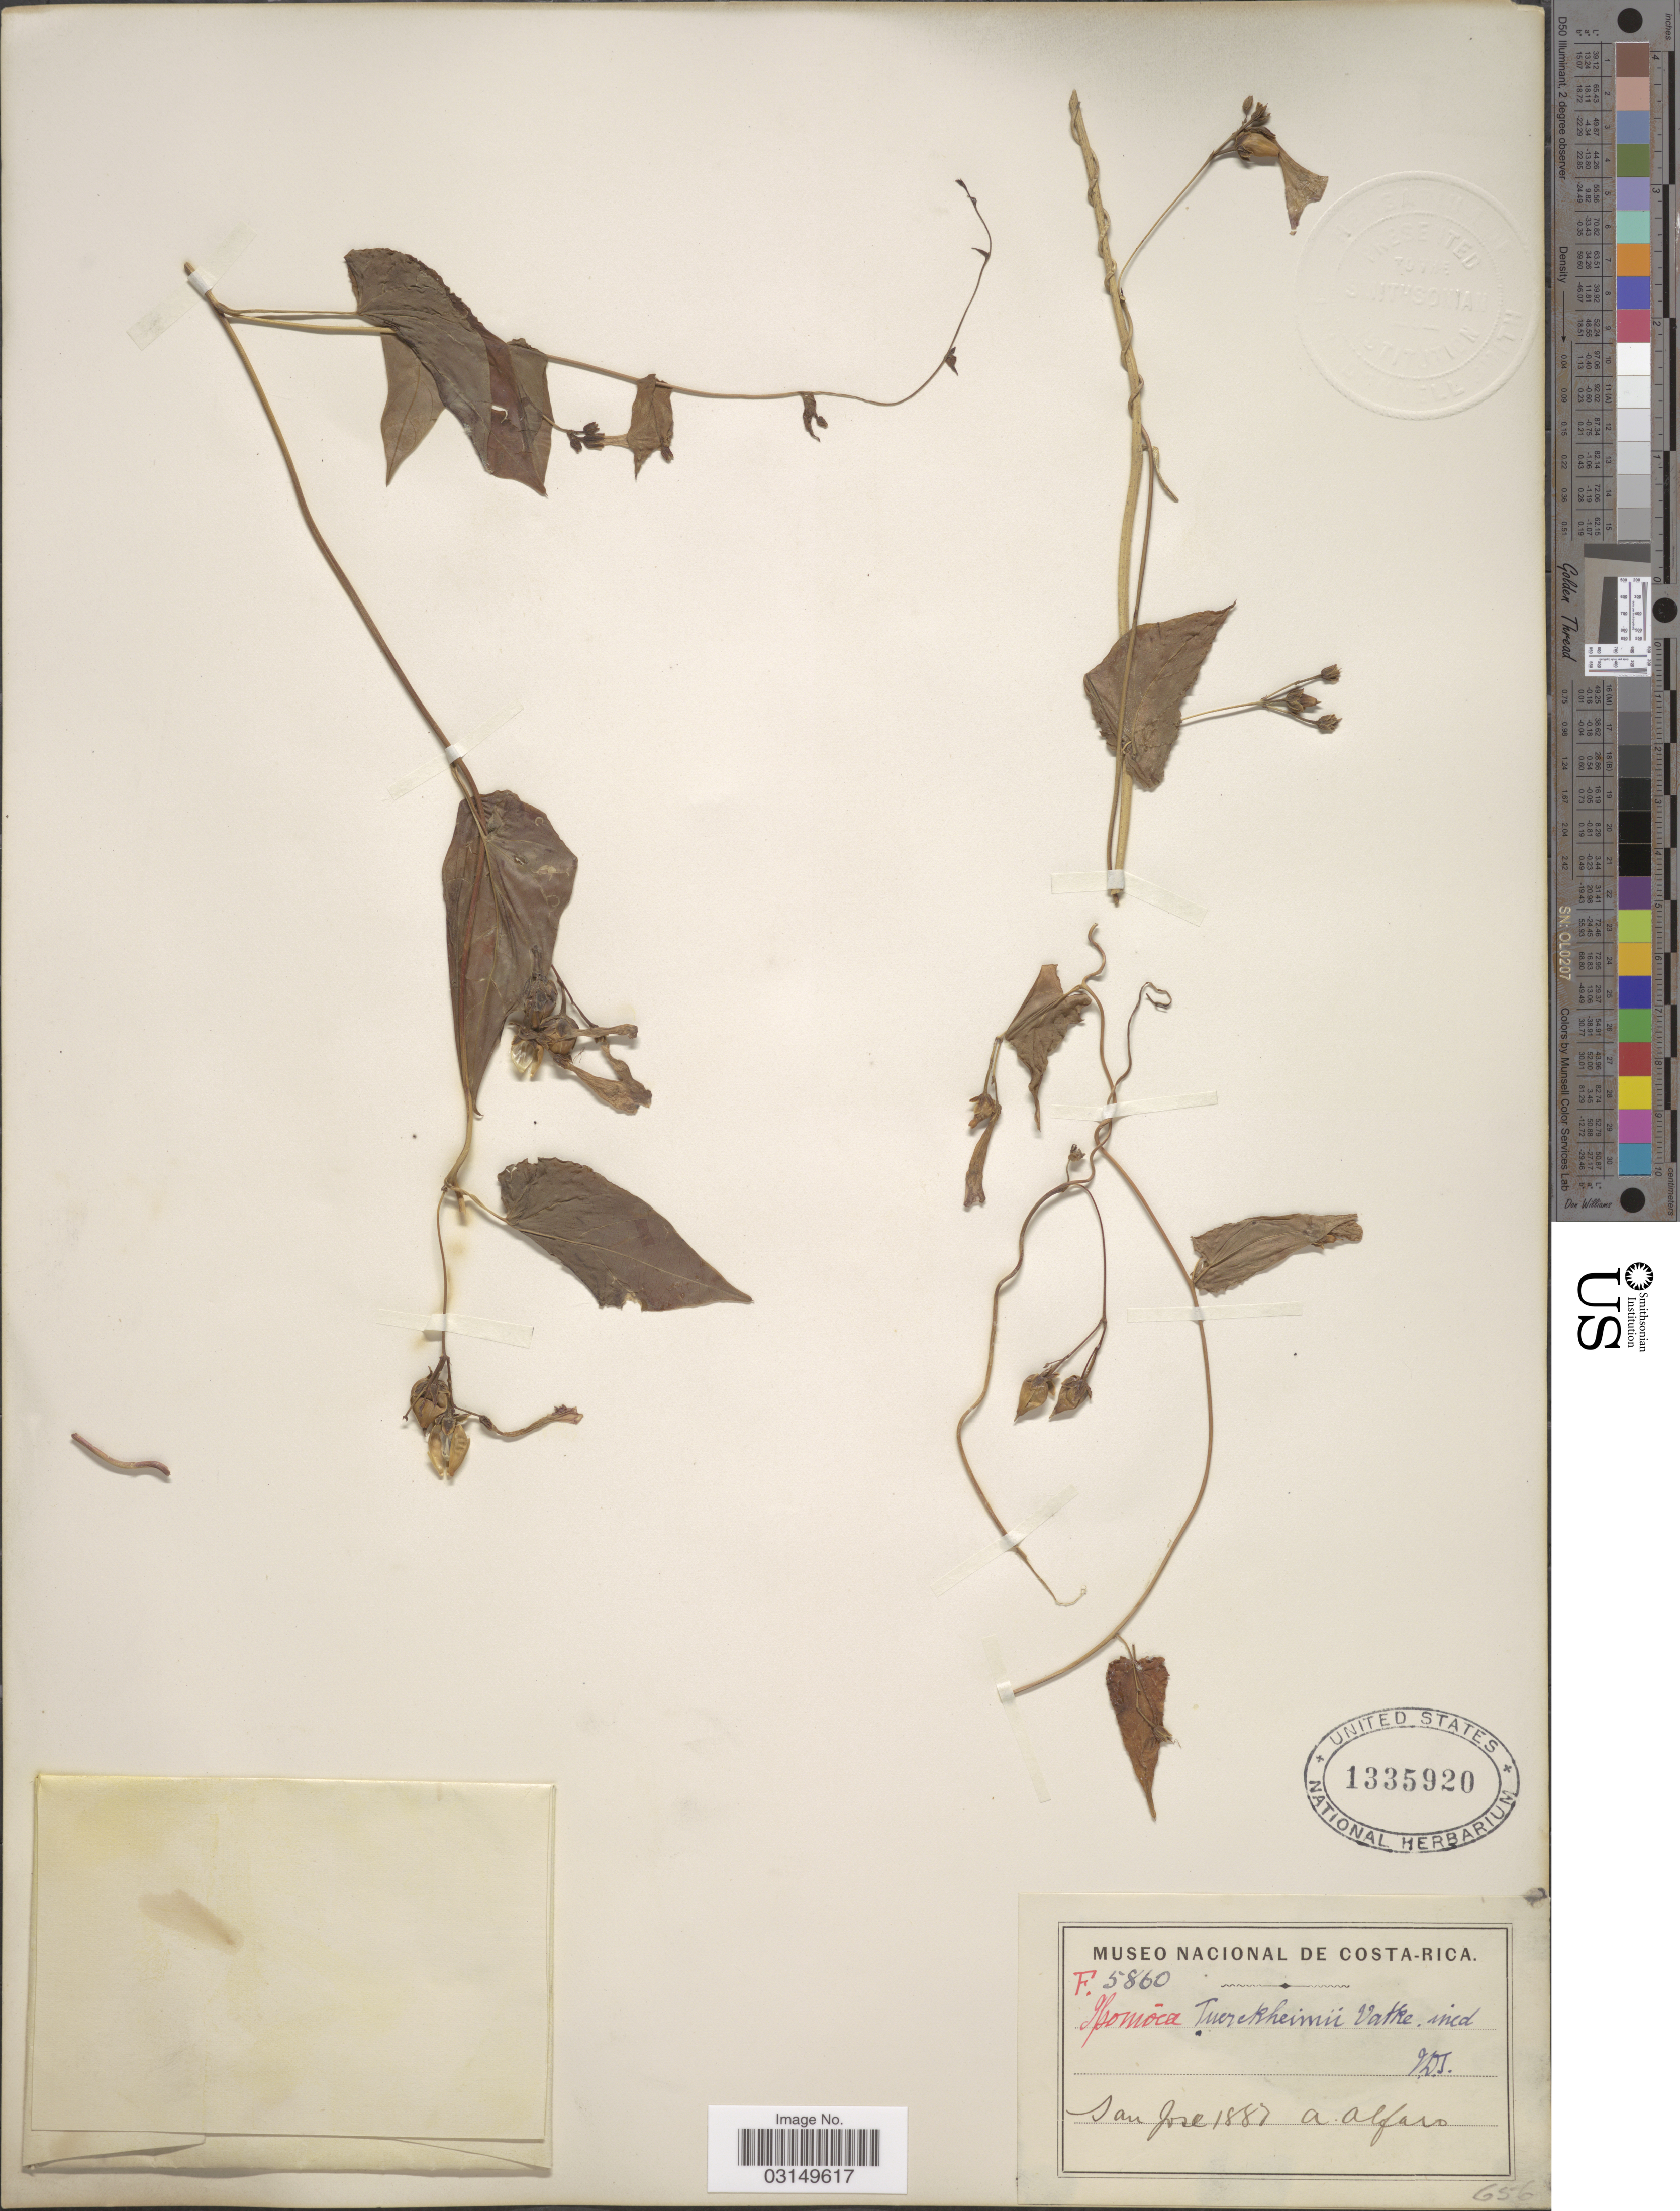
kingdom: Plantae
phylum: Tracheophyta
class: Magnoliopsida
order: Solanales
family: Convolvulaceae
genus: Ipomoea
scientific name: Ipomoea aristolochiifolia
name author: G. Don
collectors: A. Alfaro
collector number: F.5860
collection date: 1887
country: Costa Rica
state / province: San José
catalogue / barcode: US 1335920